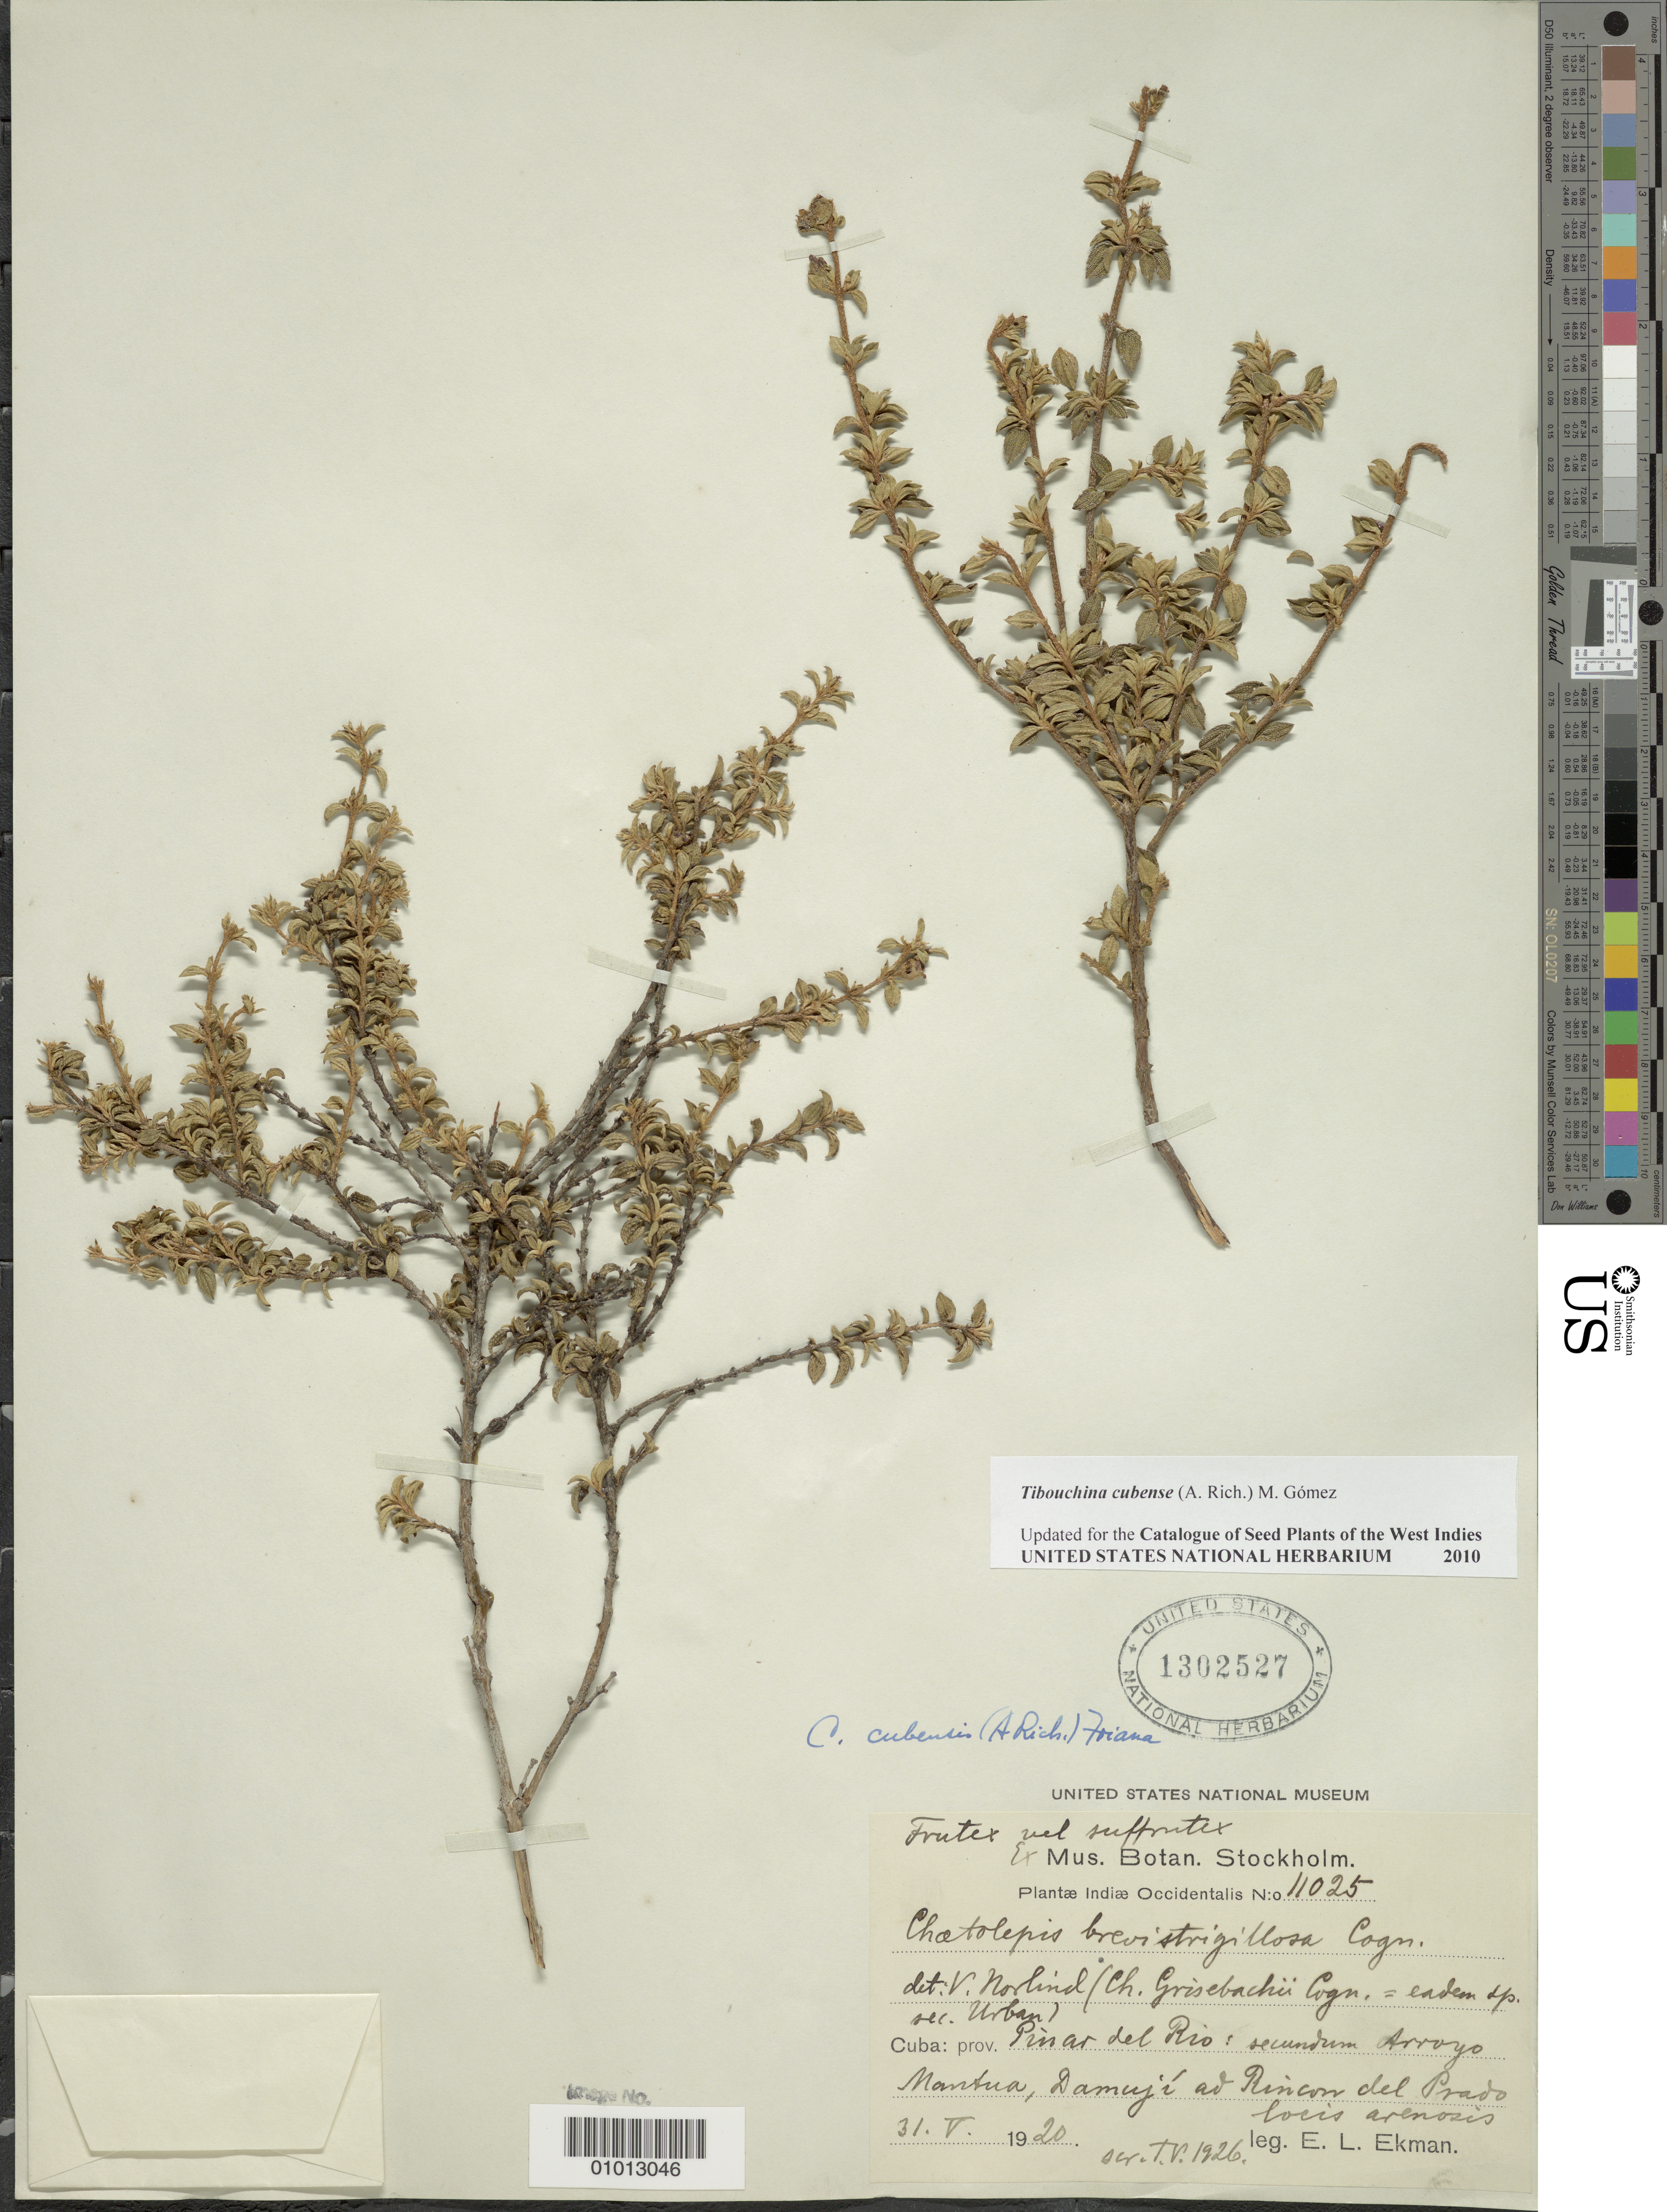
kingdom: Plantae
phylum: Tracheophyta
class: Magnoliopsida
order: Myrtales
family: Melastomataceae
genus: Arthrostemma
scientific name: Arthrostemma cubense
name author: A. Rich.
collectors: E. L. Ekman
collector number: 11025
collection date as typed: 31 May 1920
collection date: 1920-05-31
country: Cuba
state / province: Pinar del Rio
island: Cuba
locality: Arroyo Mantua, Damují ad Rincon del Prado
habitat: Secundum arroyo, locis arenosis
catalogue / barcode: US 1302527